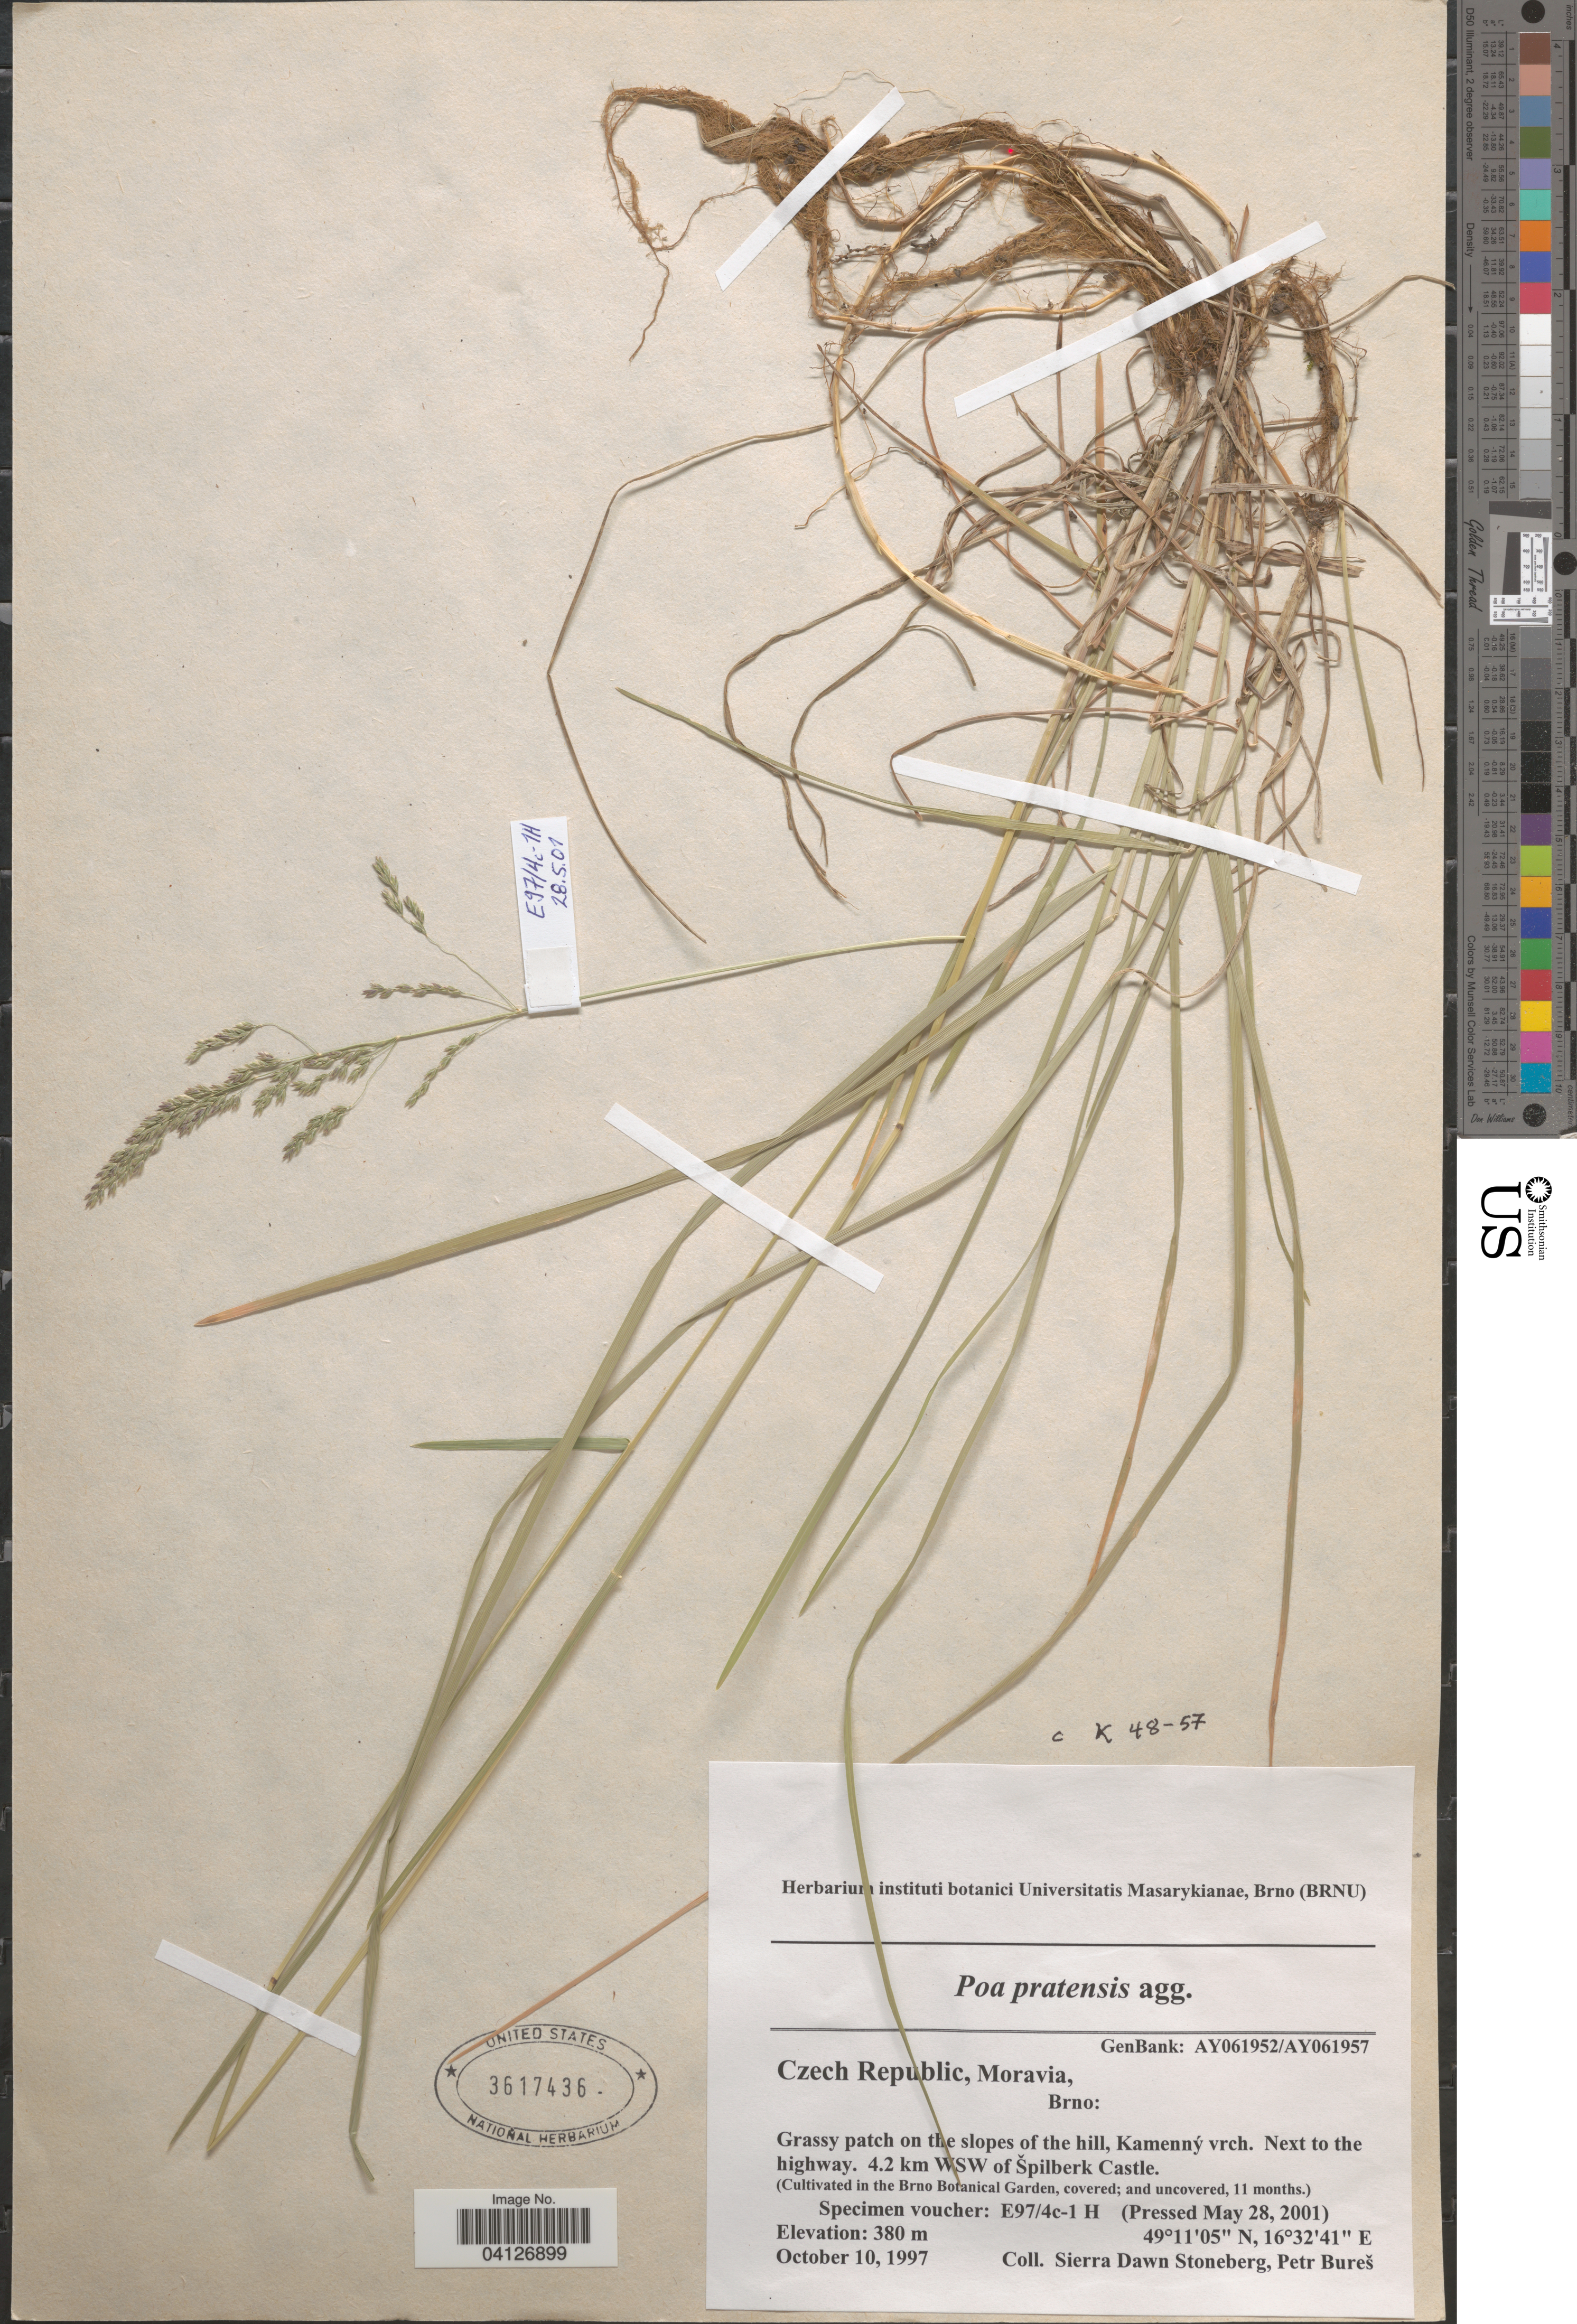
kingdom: Plantae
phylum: Tracheophyta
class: Liliopsida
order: Poales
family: Poaceae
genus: Poa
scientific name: Poa pratensis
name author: L.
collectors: Ex herb. instituti botanici Universitatis Masarykianae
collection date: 2001-05-28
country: Czechia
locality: In the Brno Botanical Garden, covered; and uncovered, 11 months.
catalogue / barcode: US 3617436